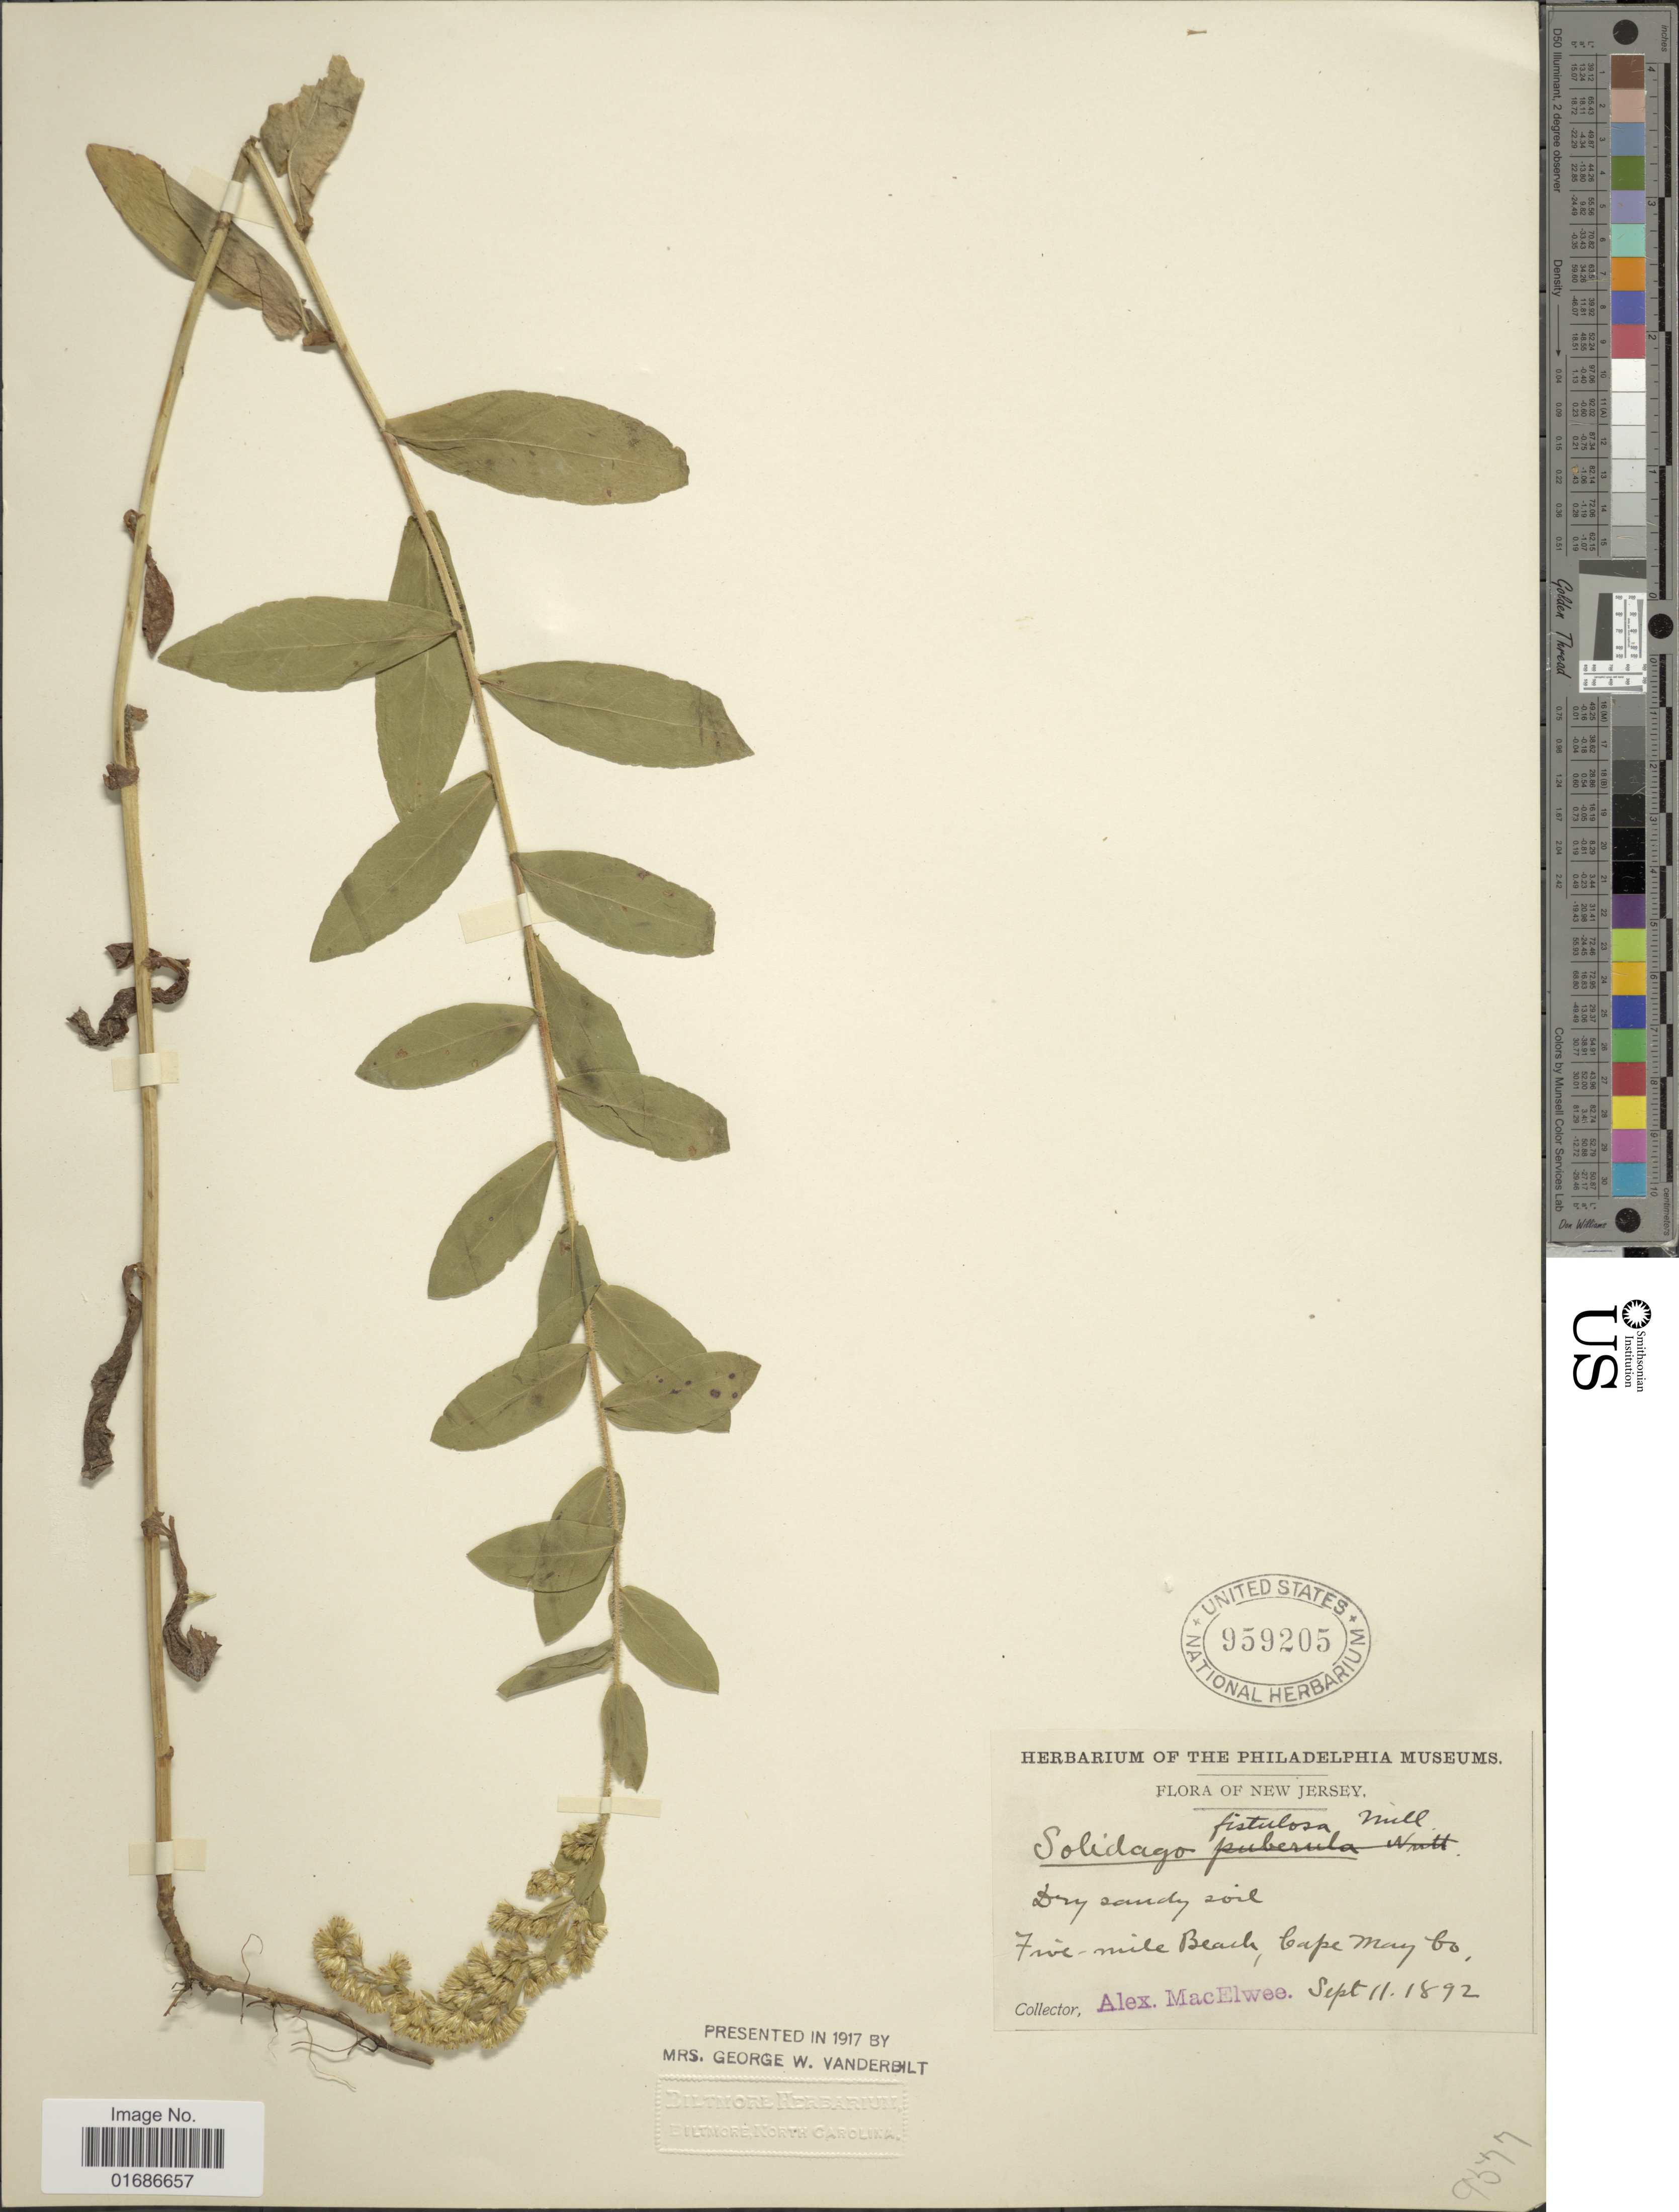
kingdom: Plantae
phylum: Tracheophyta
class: Magnoliopsida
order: Asterales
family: Asteraceae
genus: Solidago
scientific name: Solidago fistulosa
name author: Mill.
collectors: A. MacElwee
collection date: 1892-09-11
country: United States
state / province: New Jersey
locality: Dry sandy soil, Five mile Beach, Cape May Co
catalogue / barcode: US 959205